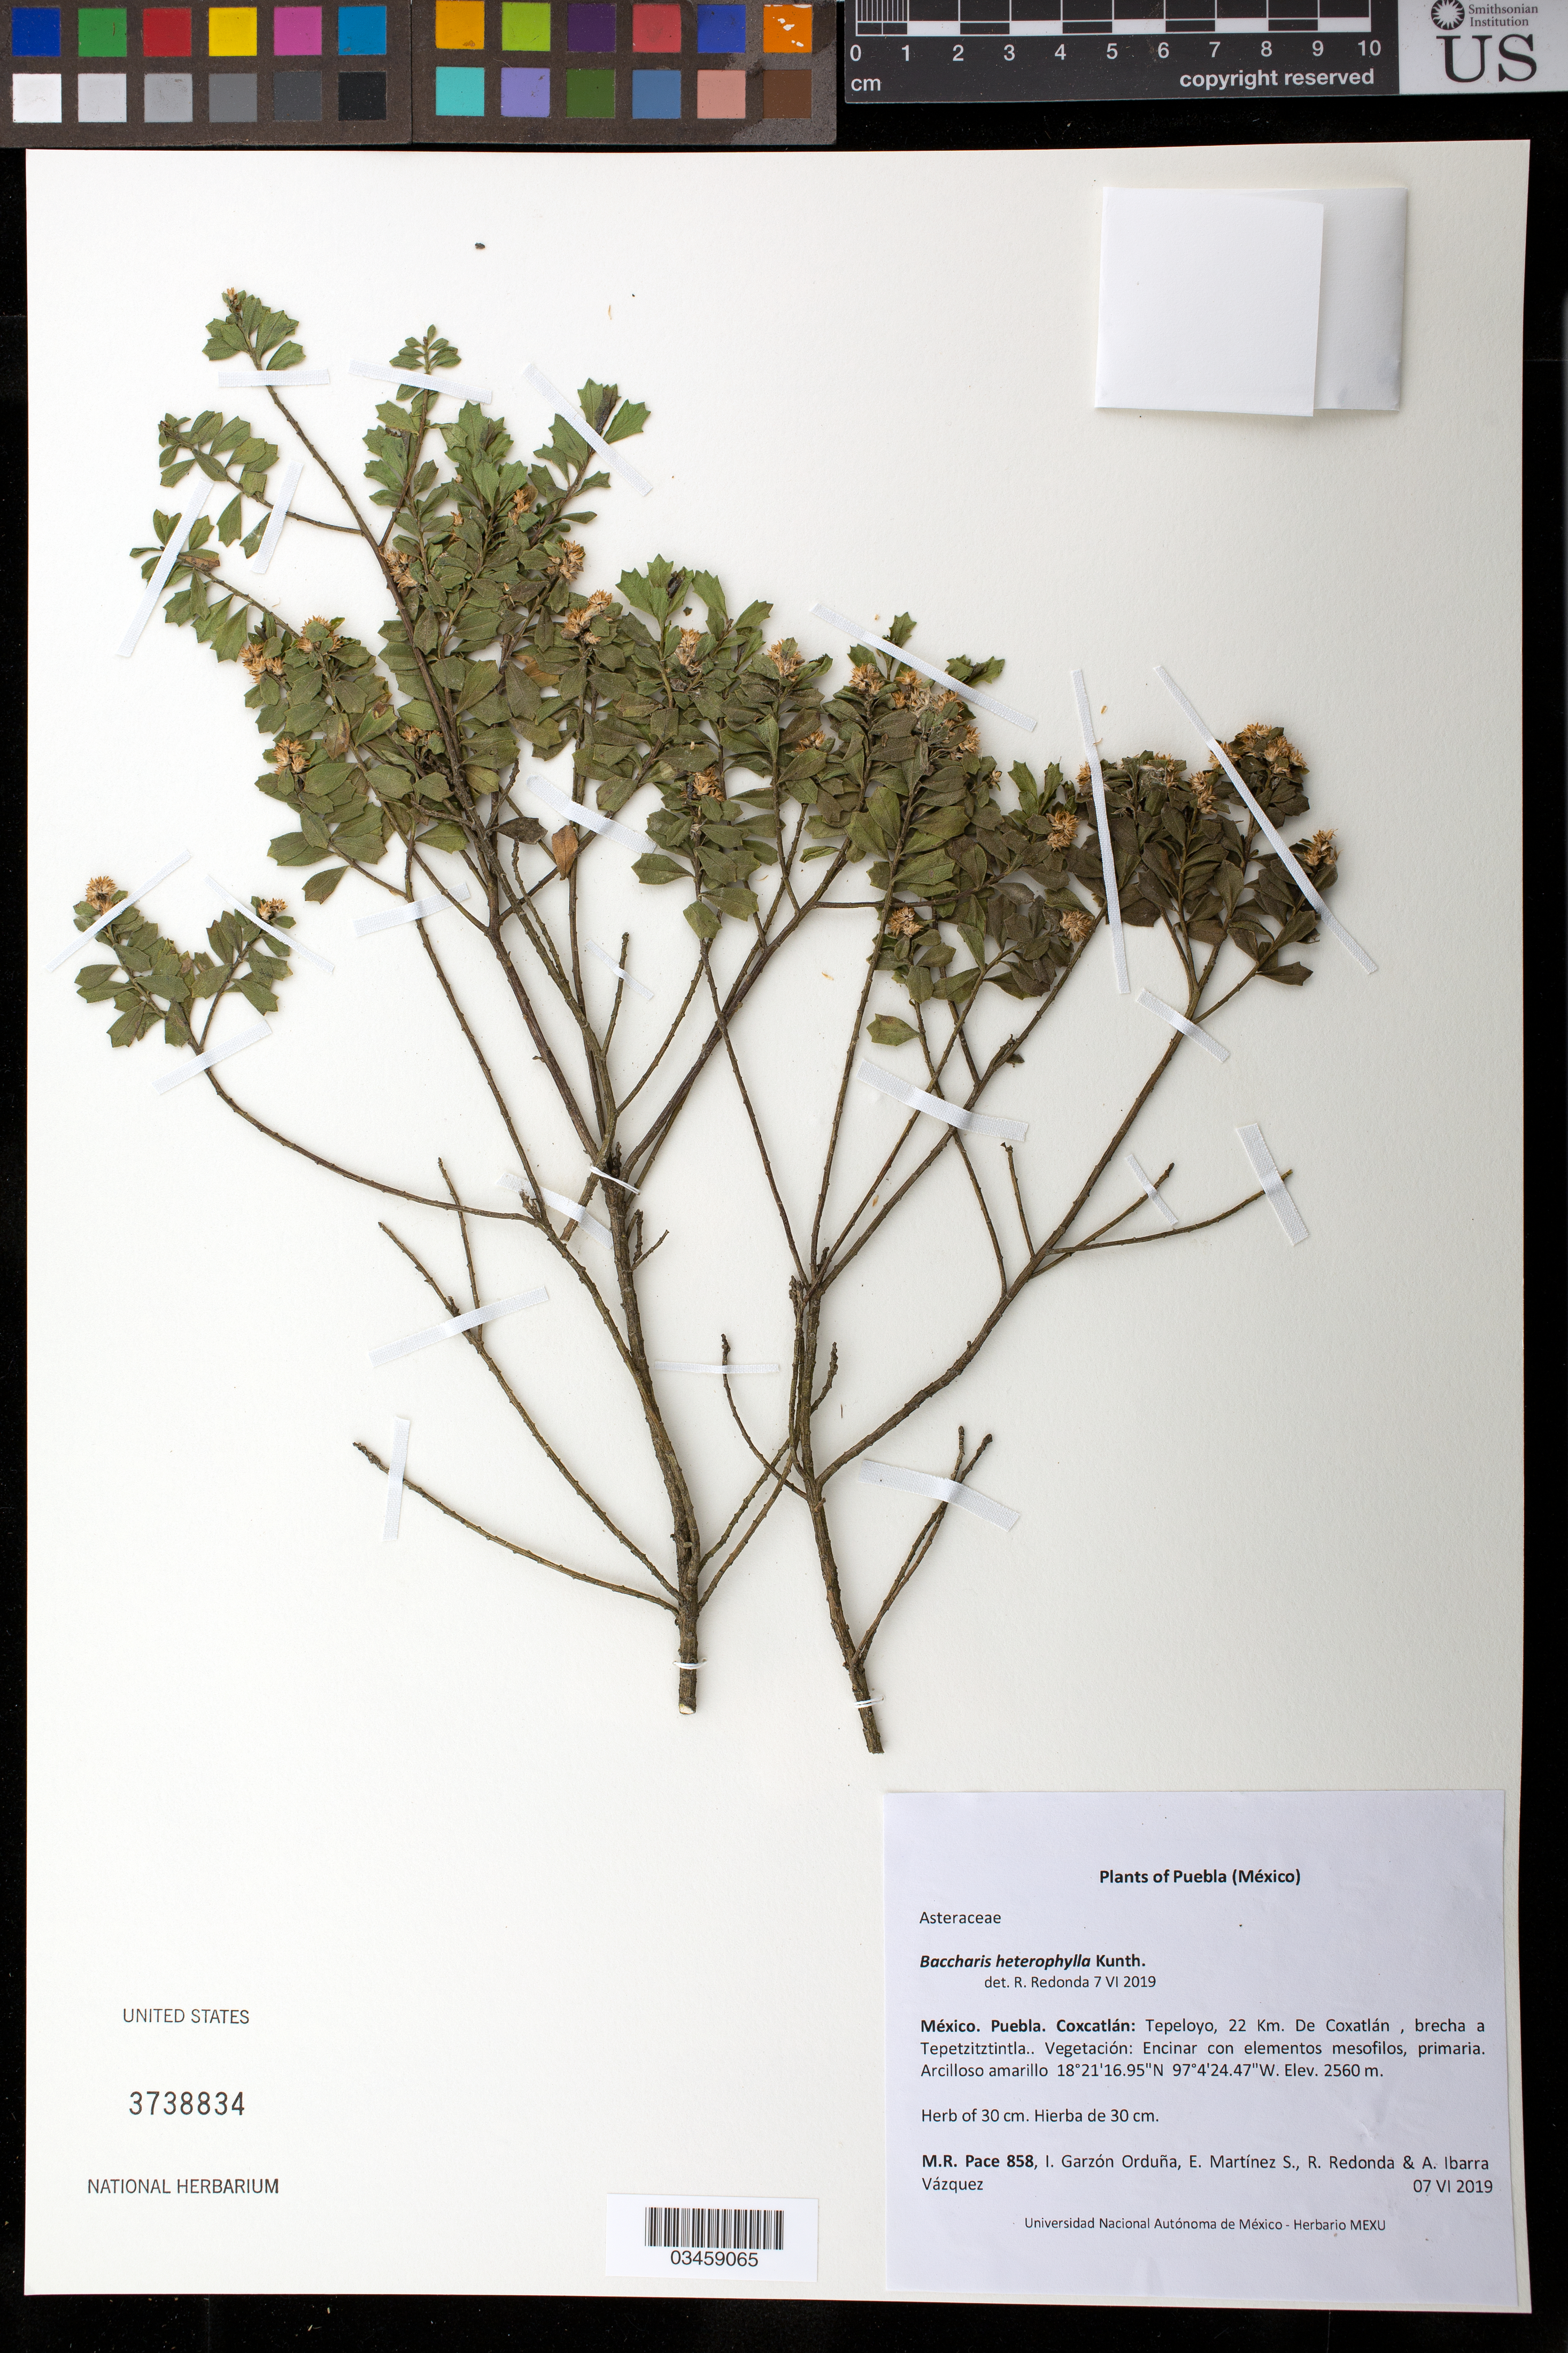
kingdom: Plantae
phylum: Tracheophyta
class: Magnoliopsida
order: Asterales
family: Asteraceae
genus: Baccharis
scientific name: Baccharis heterophylla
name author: Kunth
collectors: M. R. Pace, I. Garzón Orduna, E. Martínez S., R. Redonda-Martínez & A. Ibarra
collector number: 858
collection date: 2019-06-07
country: Mexico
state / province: Puebla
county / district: Coxcatlán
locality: Tepeloyo, 22 km De Coxatlan, brecha a Tepetzitztintla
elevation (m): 2560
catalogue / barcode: US 3738834